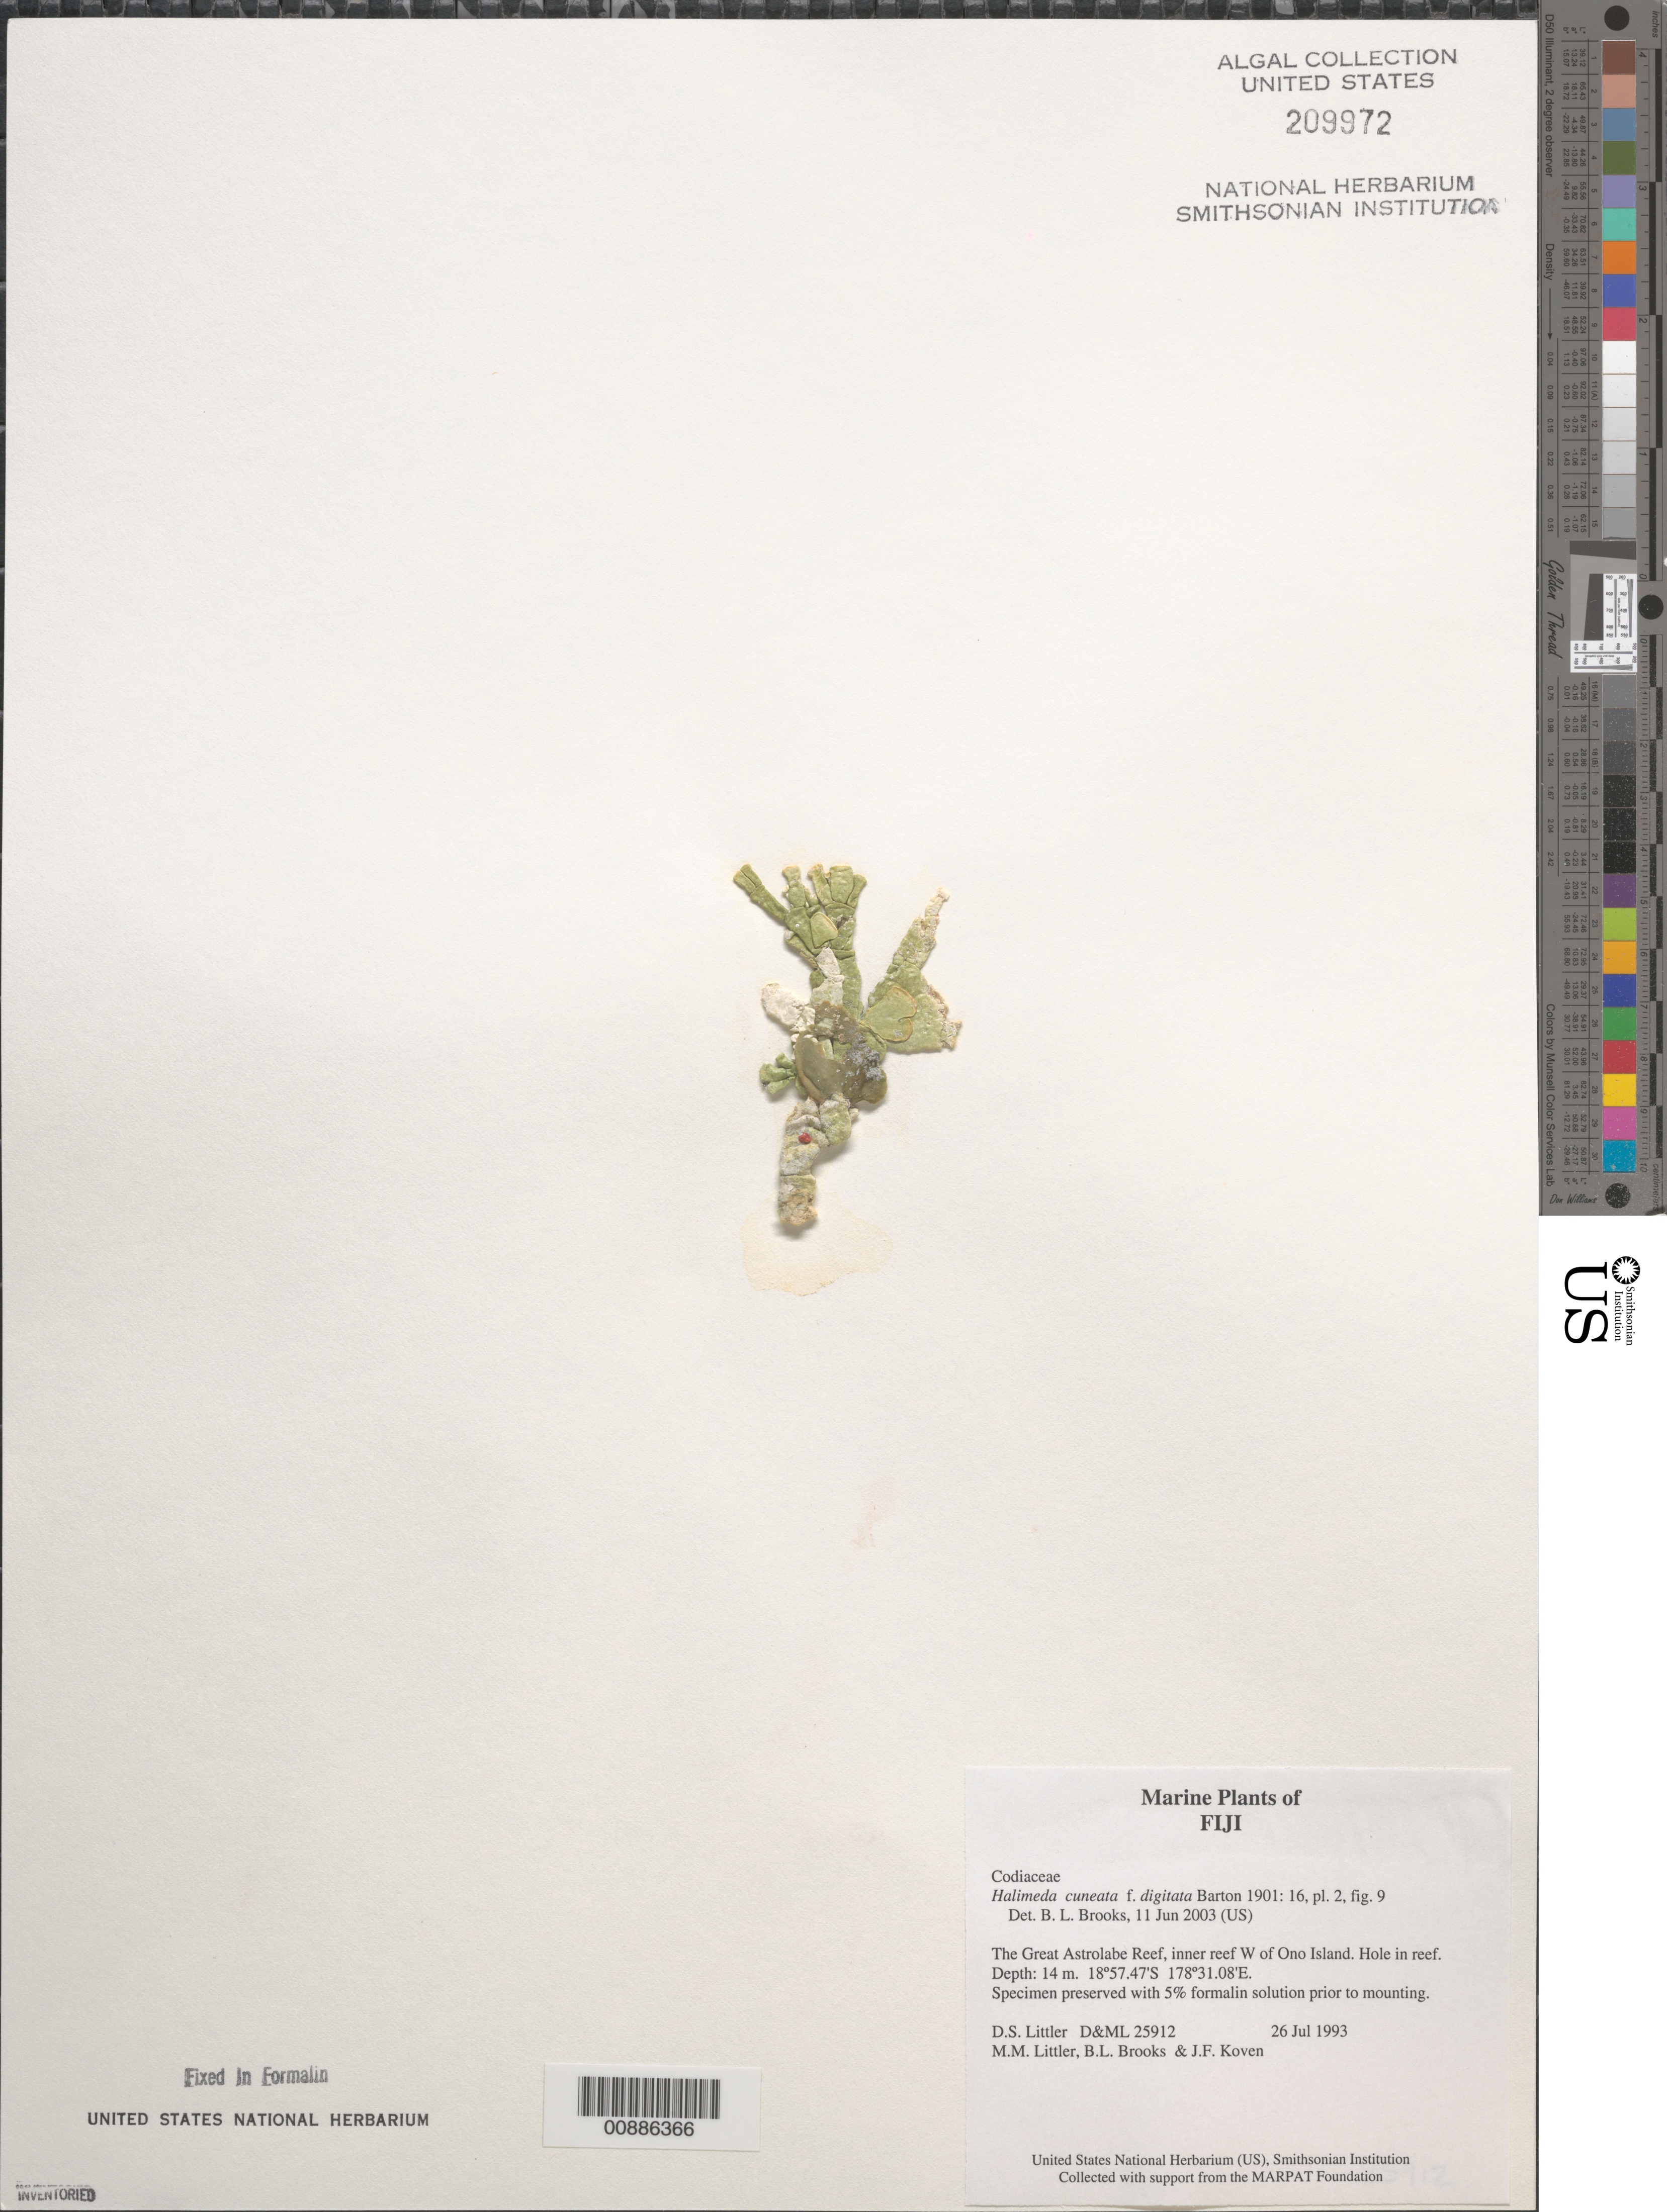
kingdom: Plantae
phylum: Chlorophyta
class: Ulvophyceae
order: Bryopsidales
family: Halimedaceae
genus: Halimeda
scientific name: Halimeda cuneata f. digitata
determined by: Brooks, B. L., (BOT), Smithsonian Institution - National Museum of Natural History (UNITED STATES)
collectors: D. S. Littler, M. M. Littler, B. Brooks & J. Koven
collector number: D&ML 25912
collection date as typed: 26 Jul 1993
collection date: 1993-07-26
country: Fiji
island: Ono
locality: Great Astrolabe Reef, inner reef west of island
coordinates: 18 57.47'S, 178 31.08'E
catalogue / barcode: US 209972